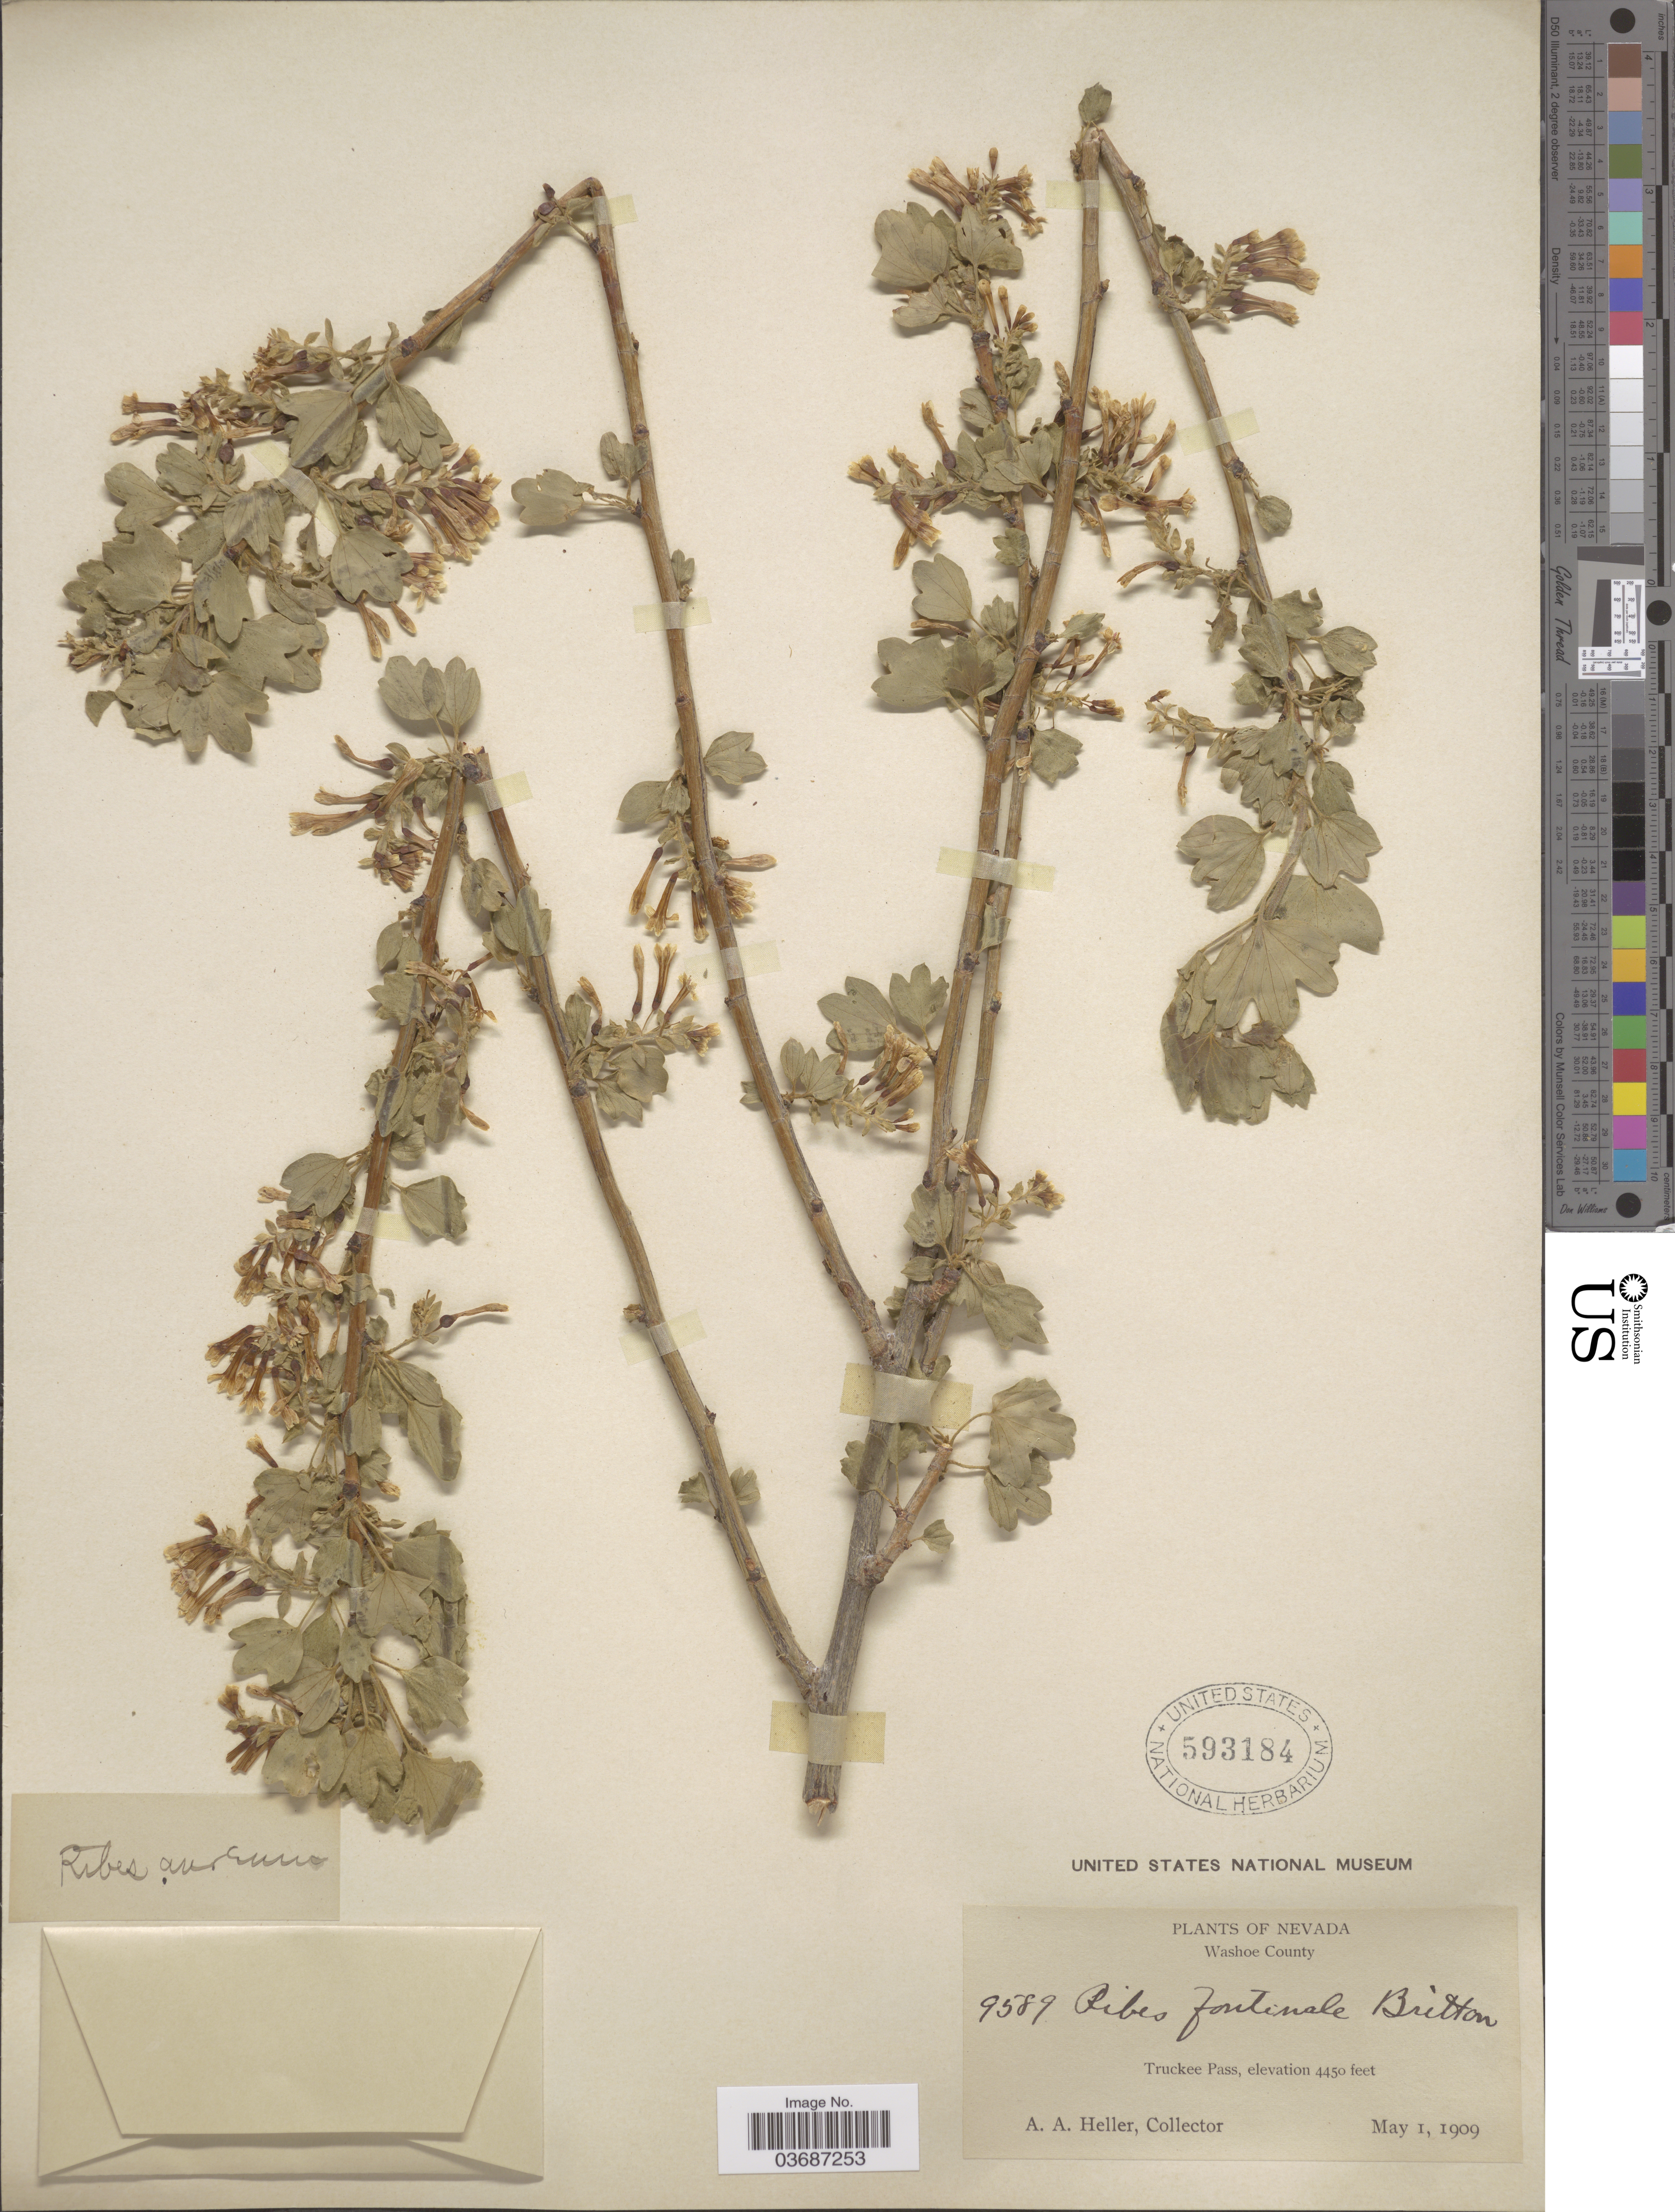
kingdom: Plantae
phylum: Tracheophyta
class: Magnoliopsida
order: Saxifragales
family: Grossulariaceae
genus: Ribes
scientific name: Ribes fontinale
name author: Britton ex Coville & Britton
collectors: A. A. Heller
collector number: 9589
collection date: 1909-05-01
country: United States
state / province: Nevada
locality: Washoe County. Truckee Pass.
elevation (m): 1356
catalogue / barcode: US 593184